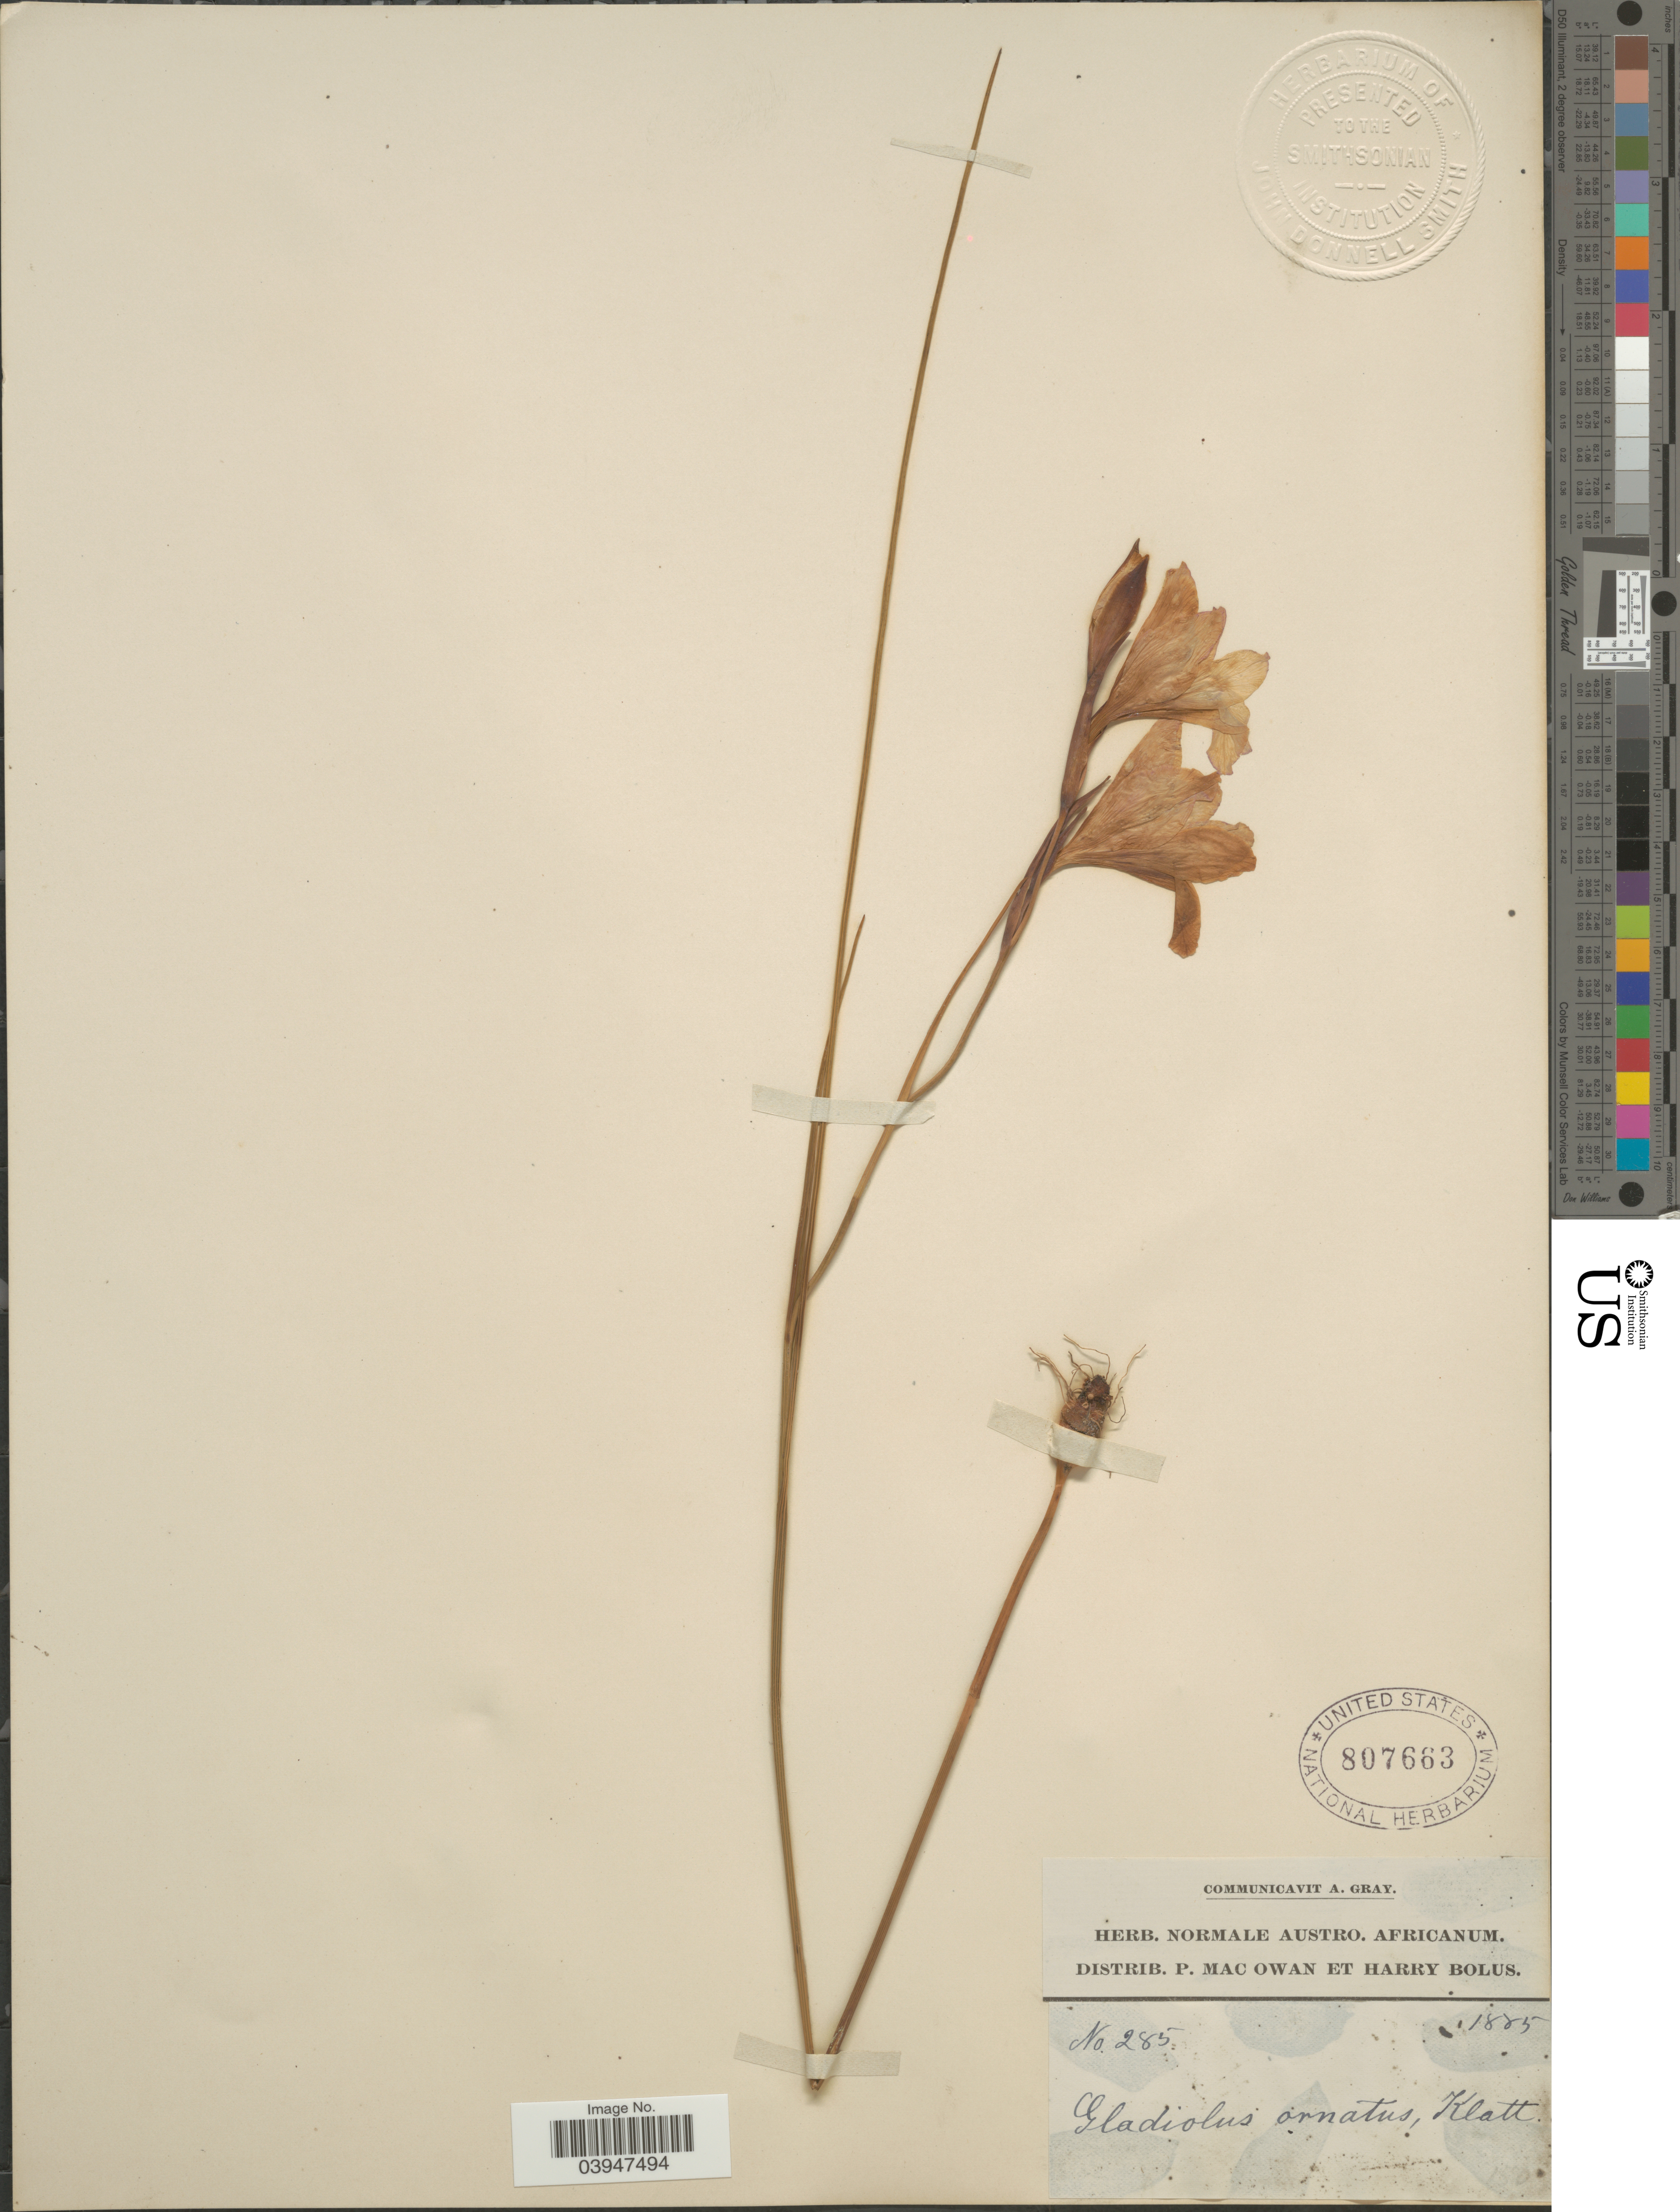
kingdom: Plantae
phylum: Tracheophyta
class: Liliopsida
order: Asparagales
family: Iridaceae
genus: Gladiolus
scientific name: Gladiolus ornatus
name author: Klatt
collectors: P. MacOwan & H. Bolus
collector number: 285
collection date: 1885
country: South Africa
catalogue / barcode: US 807663